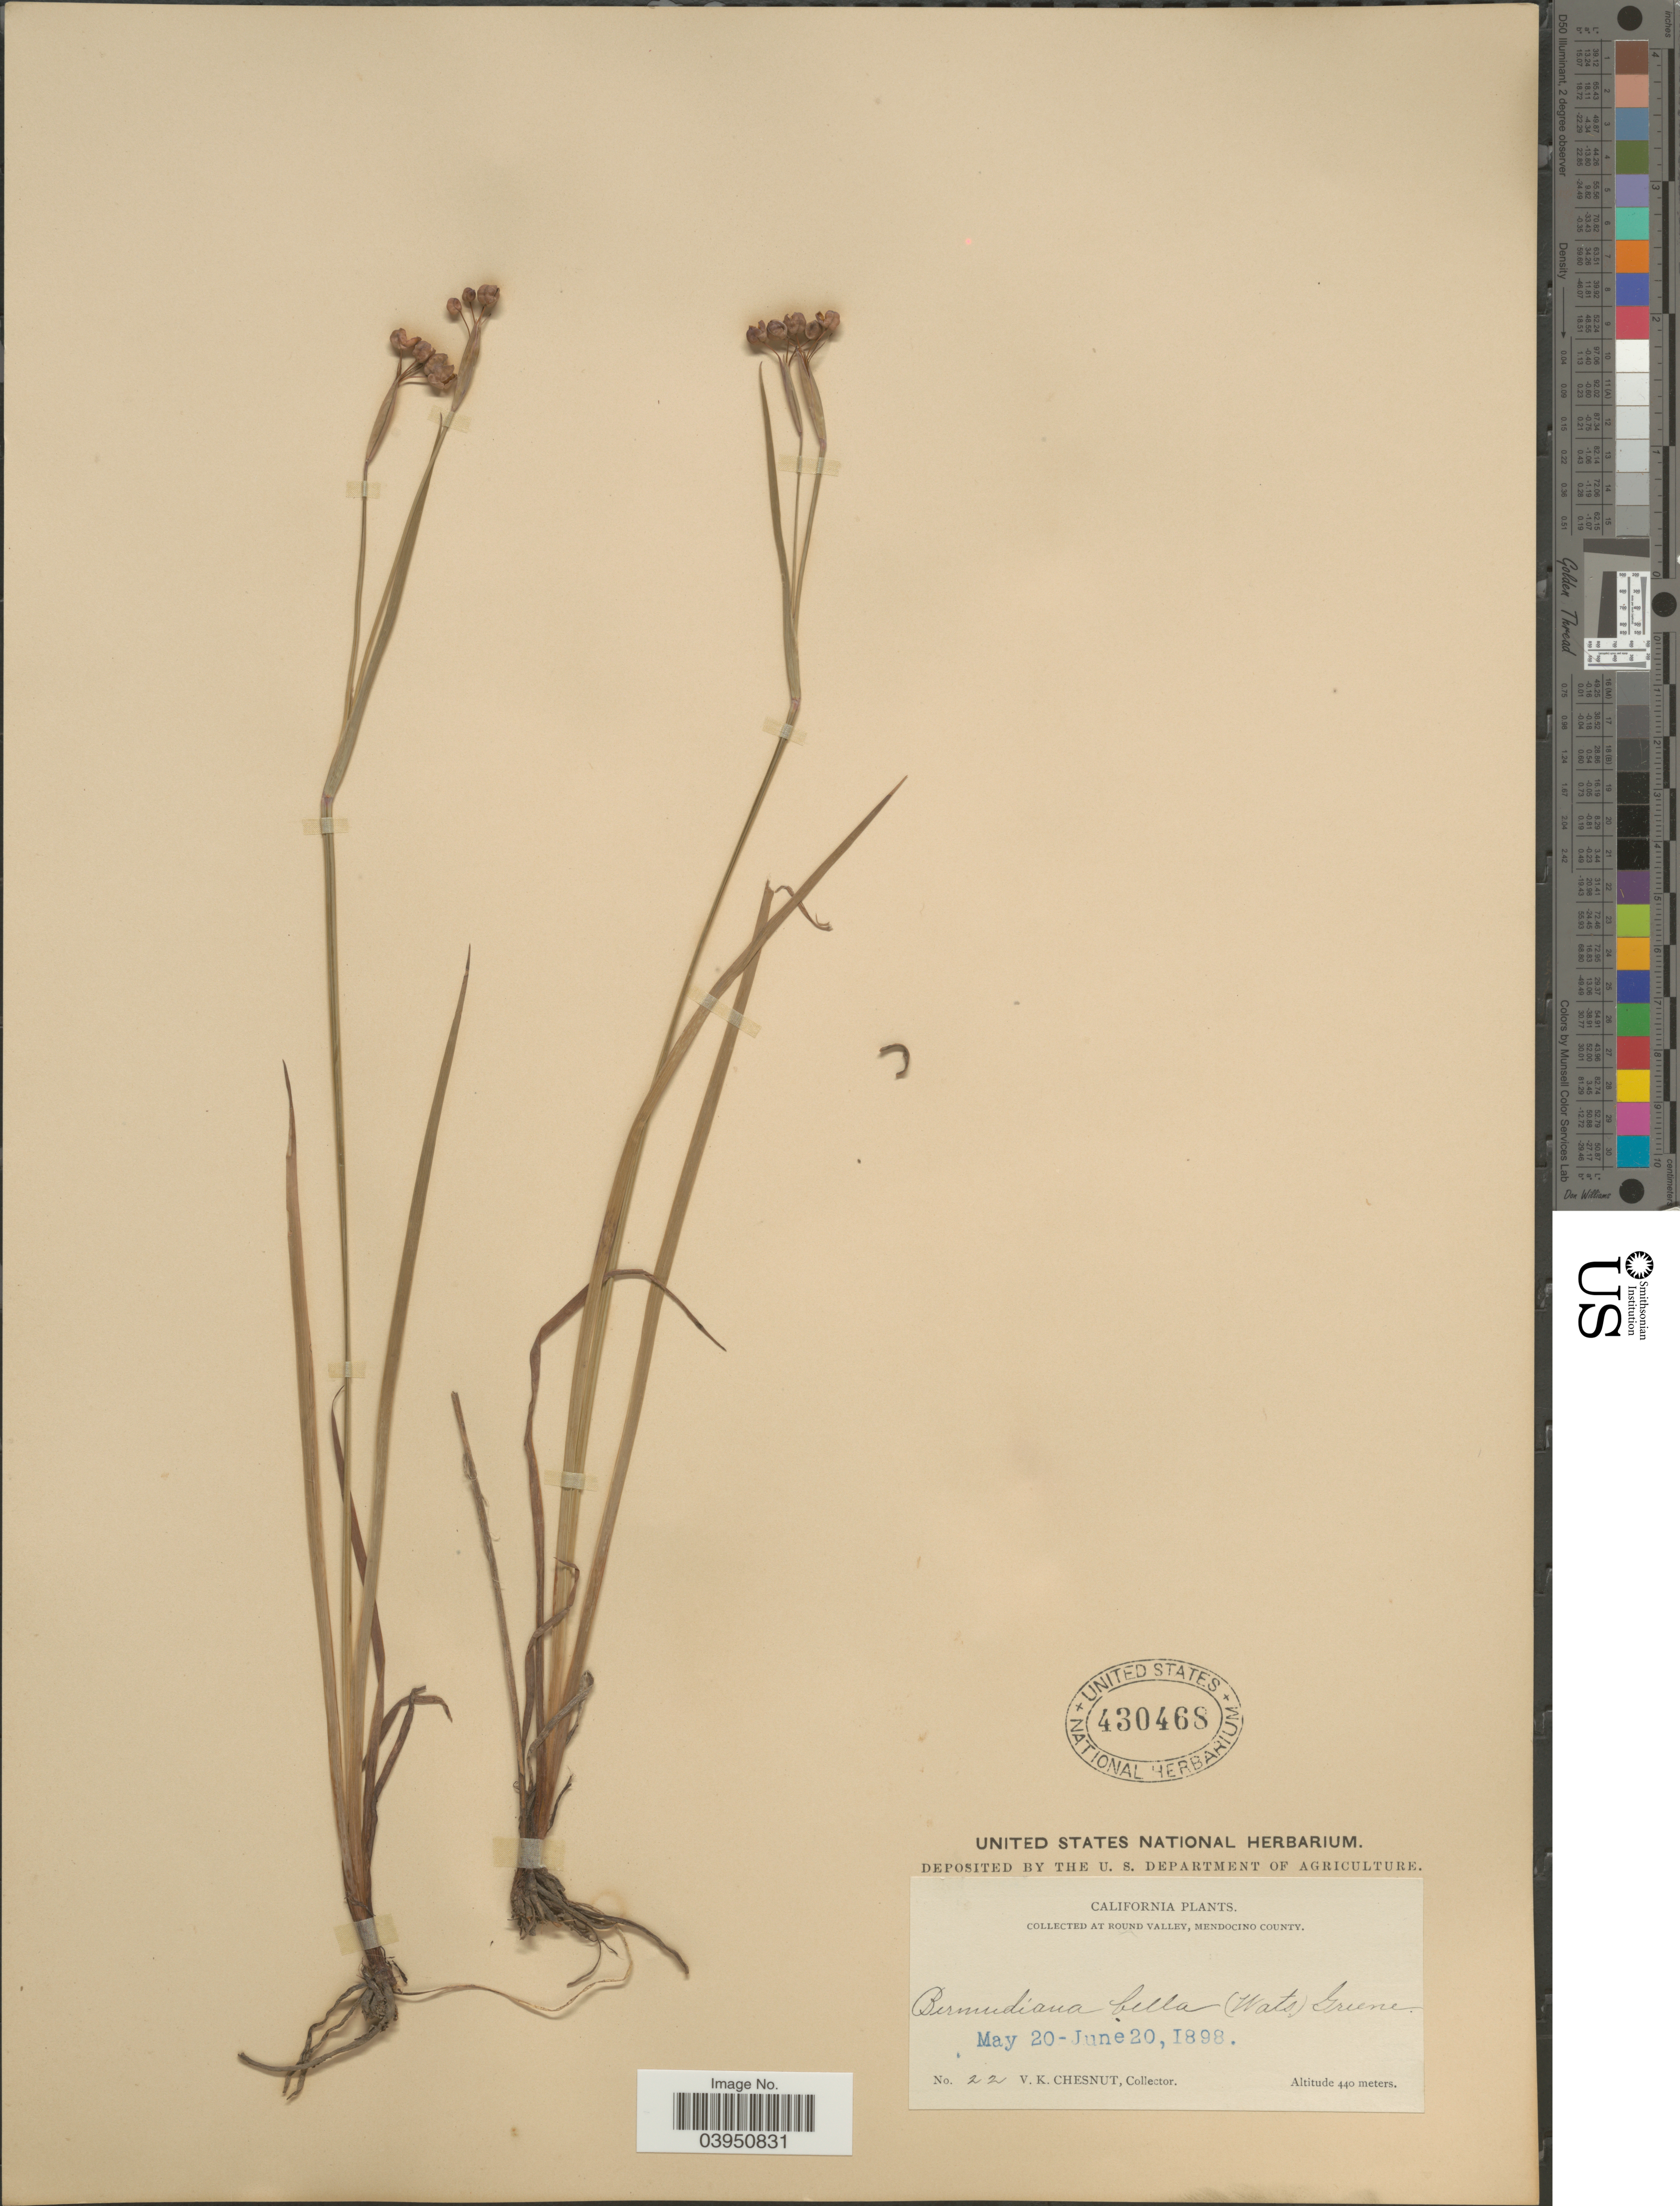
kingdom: Plantae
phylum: Tracheophyta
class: Liliopsida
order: Asparagales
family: Iridaceae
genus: Sisyrinchium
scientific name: Sisyrinchium eastwoodiae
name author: E.P. Bicknell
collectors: V. Chesnut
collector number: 22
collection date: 1898-05-20/1898-06-20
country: United States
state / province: California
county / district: Mendocino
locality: At Round Valley, Mendocino County.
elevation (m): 440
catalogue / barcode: US 430468